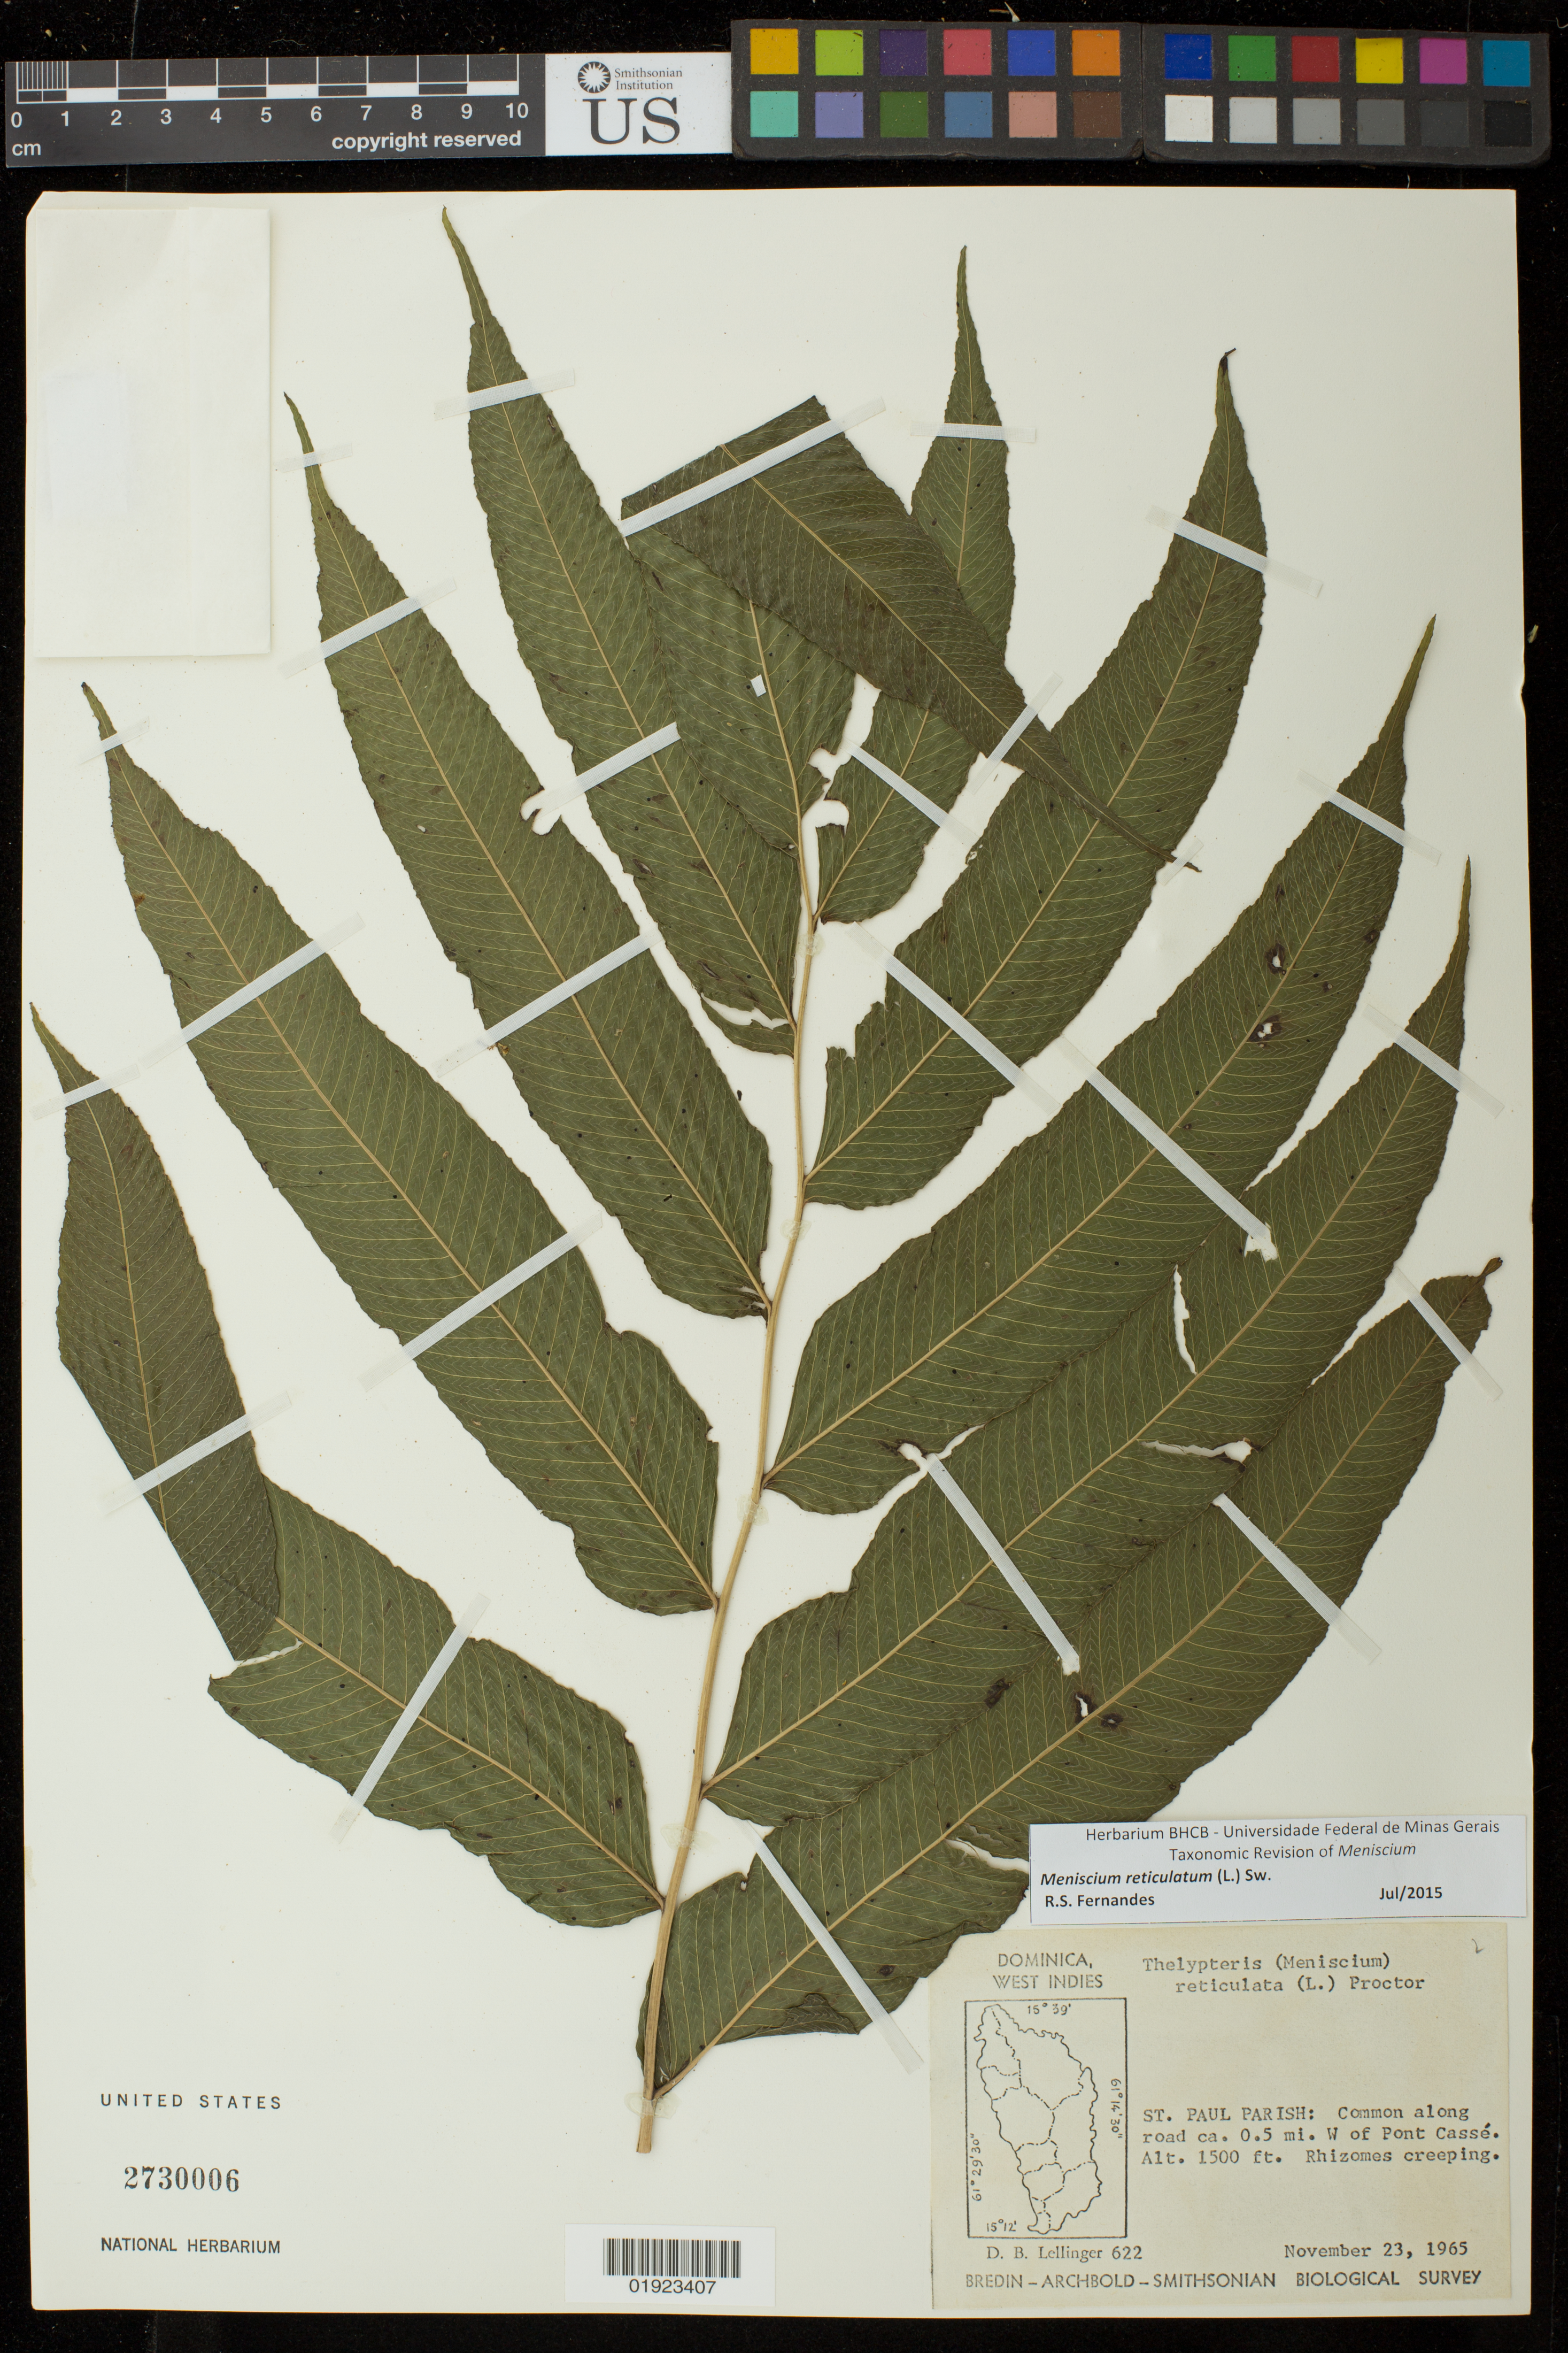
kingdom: Plantae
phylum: Tracheophyta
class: Polypodiopsida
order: Polypodiales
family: Thelypteridaceae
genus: Meniscium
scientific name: Meniscium reticulatum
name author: (L.) Sw.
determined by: Fernandes, R. S.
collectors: D. B. Lellinger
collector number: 622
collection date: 1965-11-23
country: Dominica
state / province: St. Paul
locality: Common along road ca. 0.5 mi W of Pont Casse.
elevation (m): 457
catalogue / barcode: US 2730006